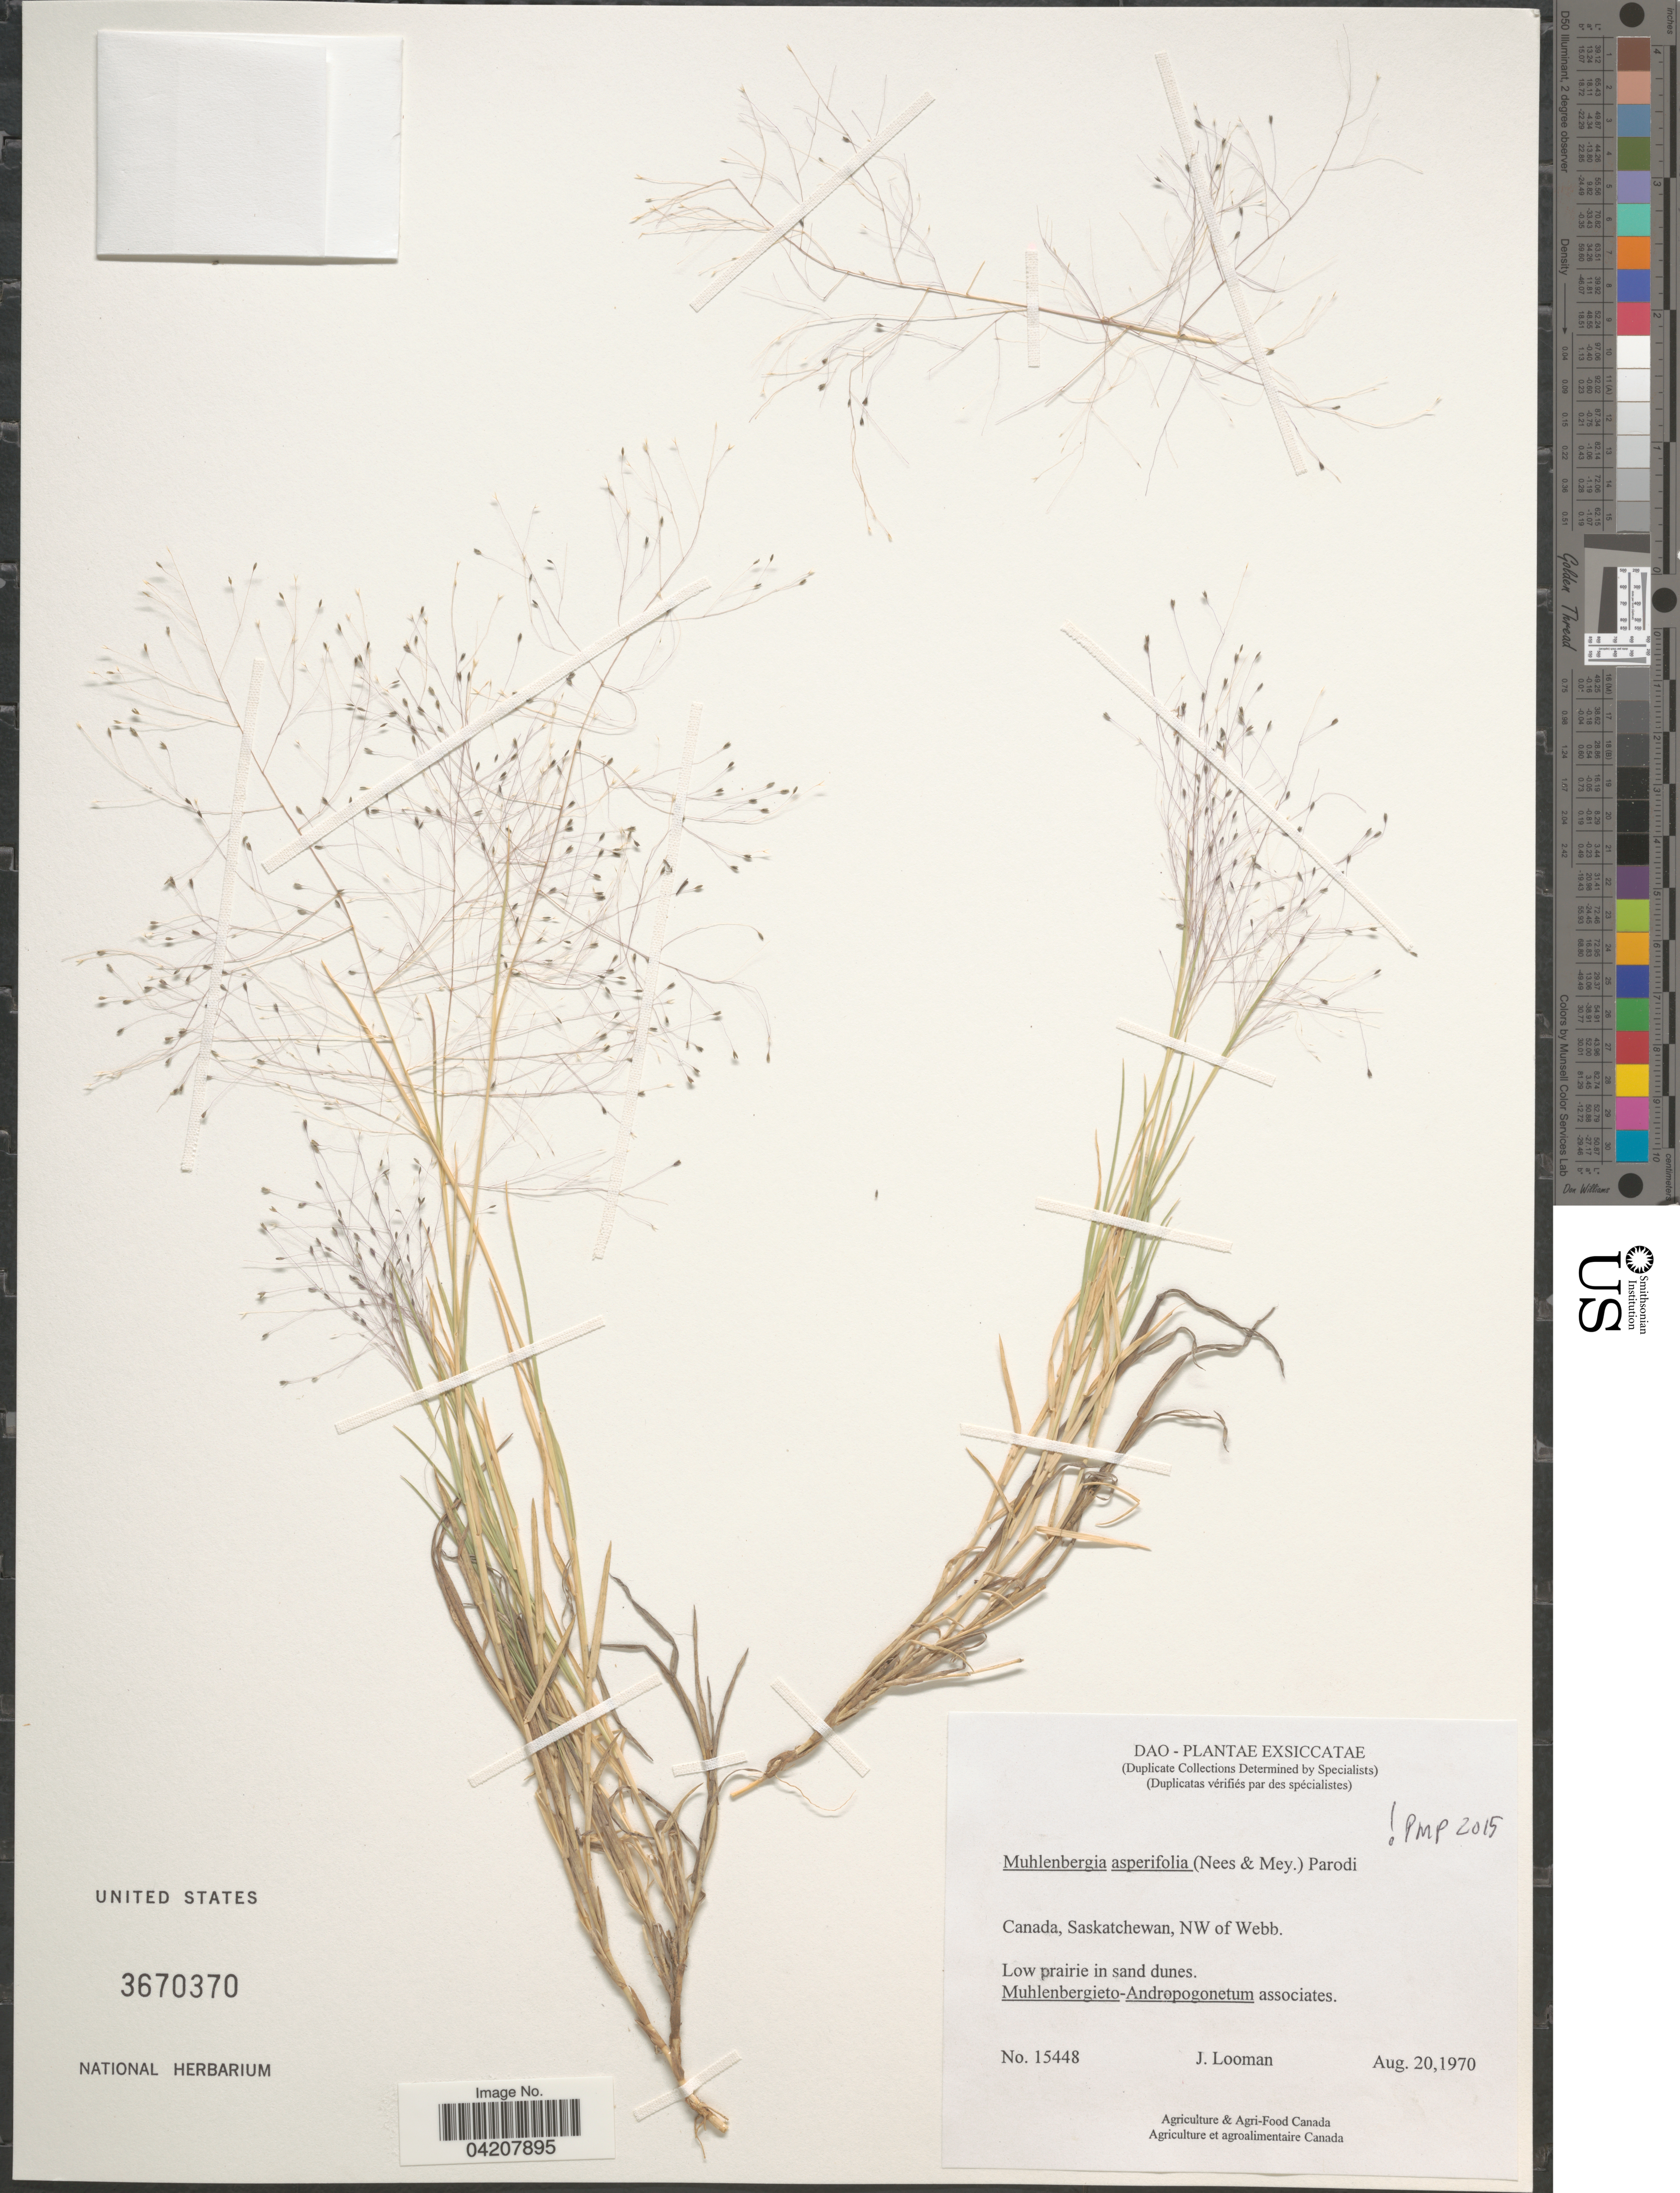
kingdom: Plantae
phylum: Tracheophyta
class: Liliopsida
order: Poales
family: Poaceae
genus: Muhlenbergia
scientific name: Muhlenbergia asperifolia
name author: (Nees & Meyen ex Trin.) Parodi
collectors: J. Looman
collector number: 15448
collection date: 1970-08-20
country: Canada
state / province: Saskatchewan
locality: NW of Webb.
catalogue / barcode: US 3670370